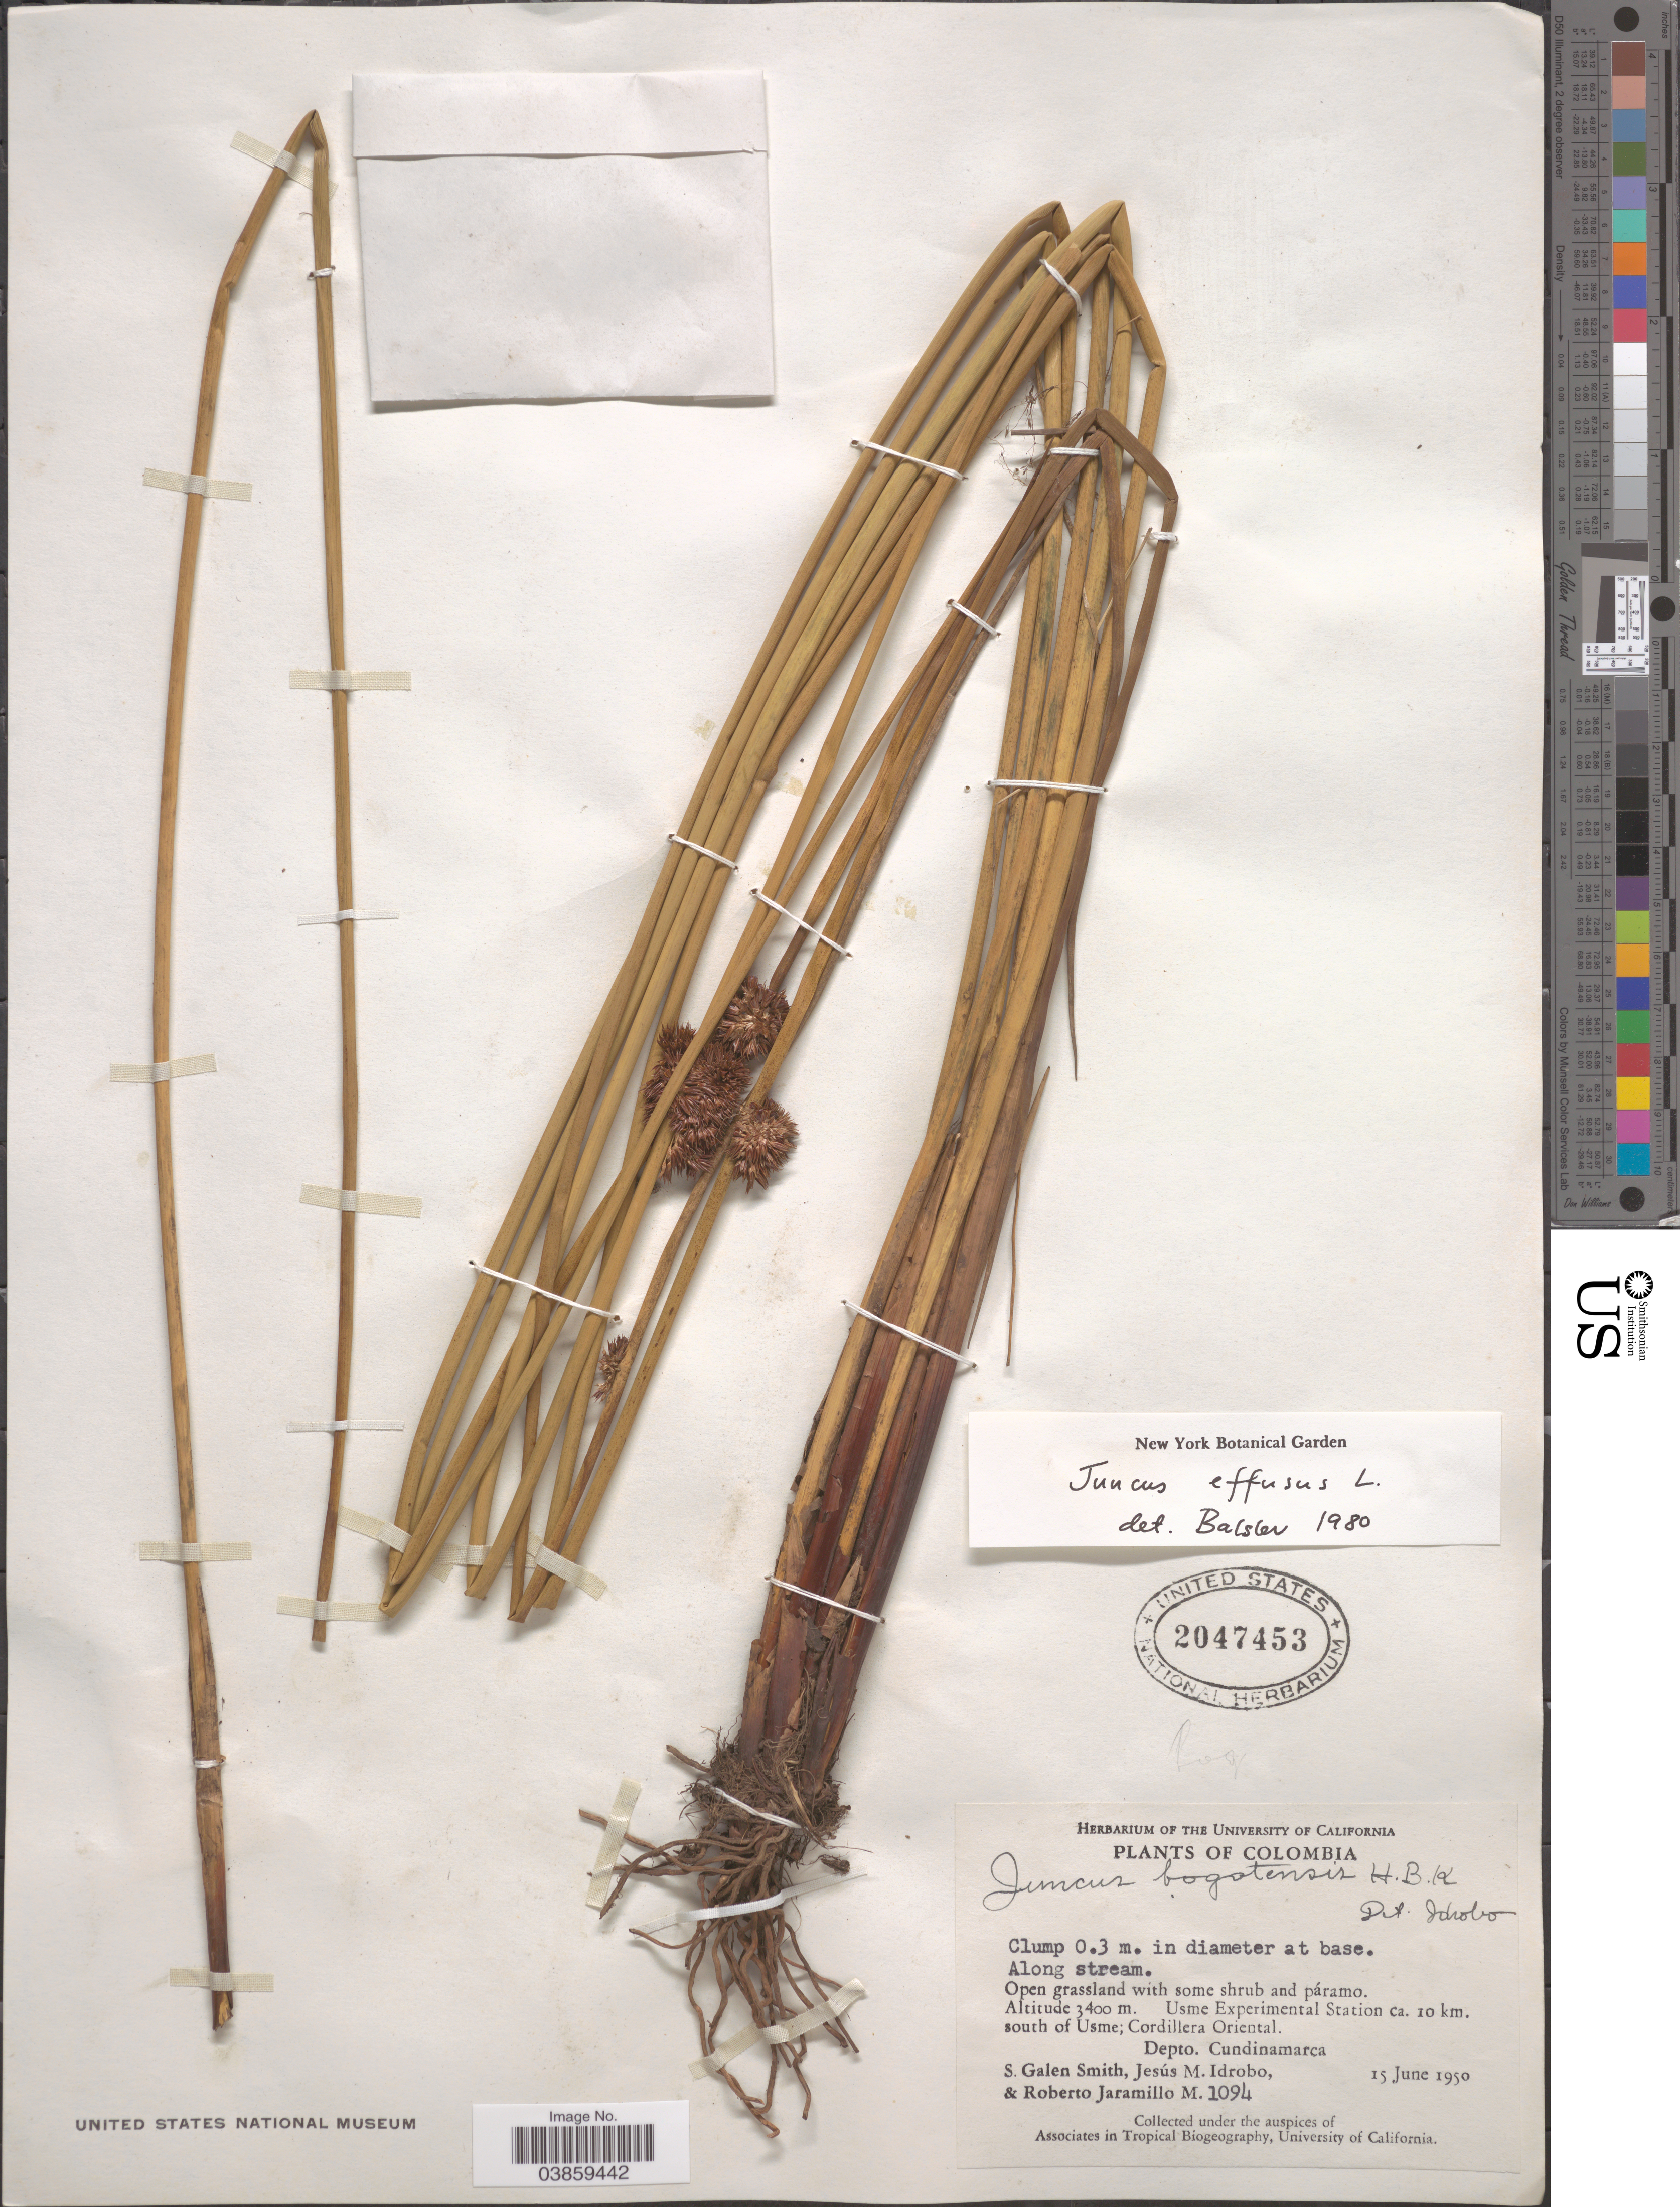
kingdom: Plantae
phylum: Tracheophyta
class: Liliopsida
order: Poales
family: Juncaceae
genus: Juncus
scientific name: Juncus effusus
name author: L.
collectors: S. G. Smith, J. M. Idrobo & R. Jaramillo M.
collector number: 1094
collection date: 1950-06-15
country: Colombia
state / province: Cundinamarca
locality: Usme Experimental Station ca. 10 km. south of Usme; Cordillera Oriental. Depto. Cundinamarca.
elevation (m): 3400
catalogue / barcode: US 2047453